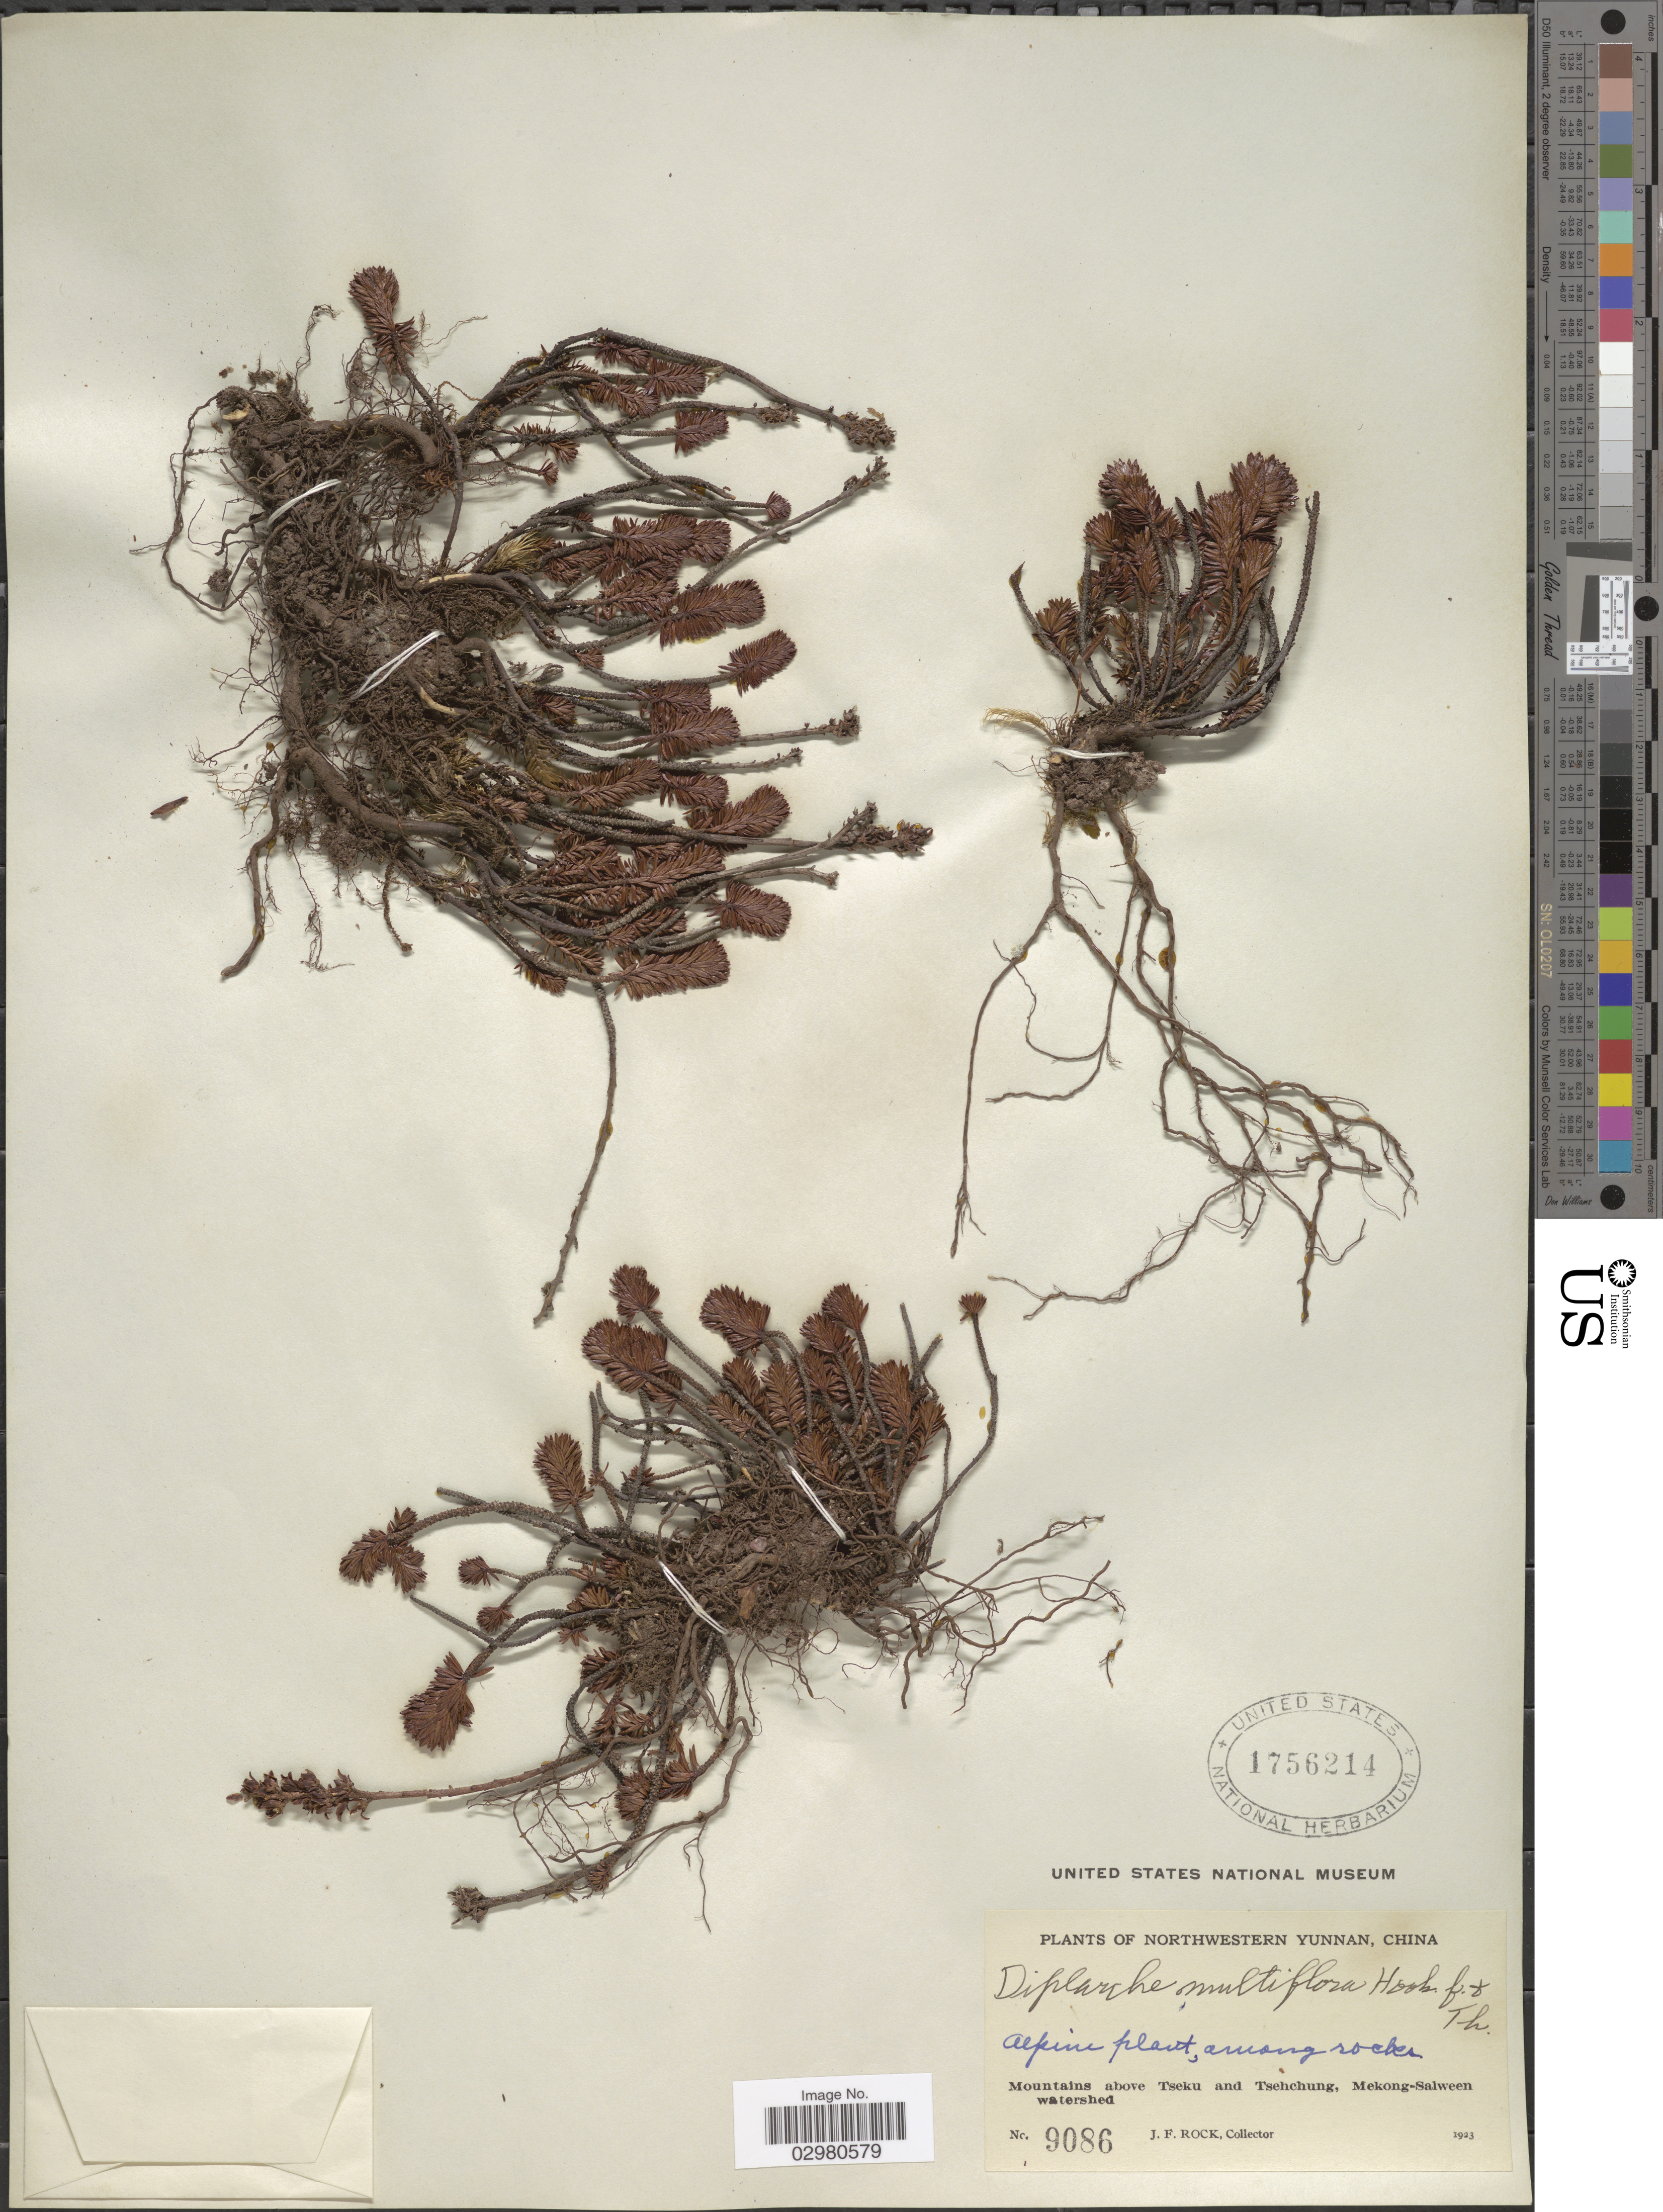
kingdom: Plantae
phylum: Tracheophyta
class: Magnoliopsida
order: Ericales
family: Ericaceae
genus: Diplarche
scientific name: Diplarche multiflora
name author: Hook. f. & Thomson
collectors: J. Rock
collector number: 9086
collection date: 1923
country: China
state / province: Yunnan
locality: Northwestern Yunnan. Mountains above Tseku and Tsehchung, Mekong-Salween watershed.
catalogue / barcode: US 1756214